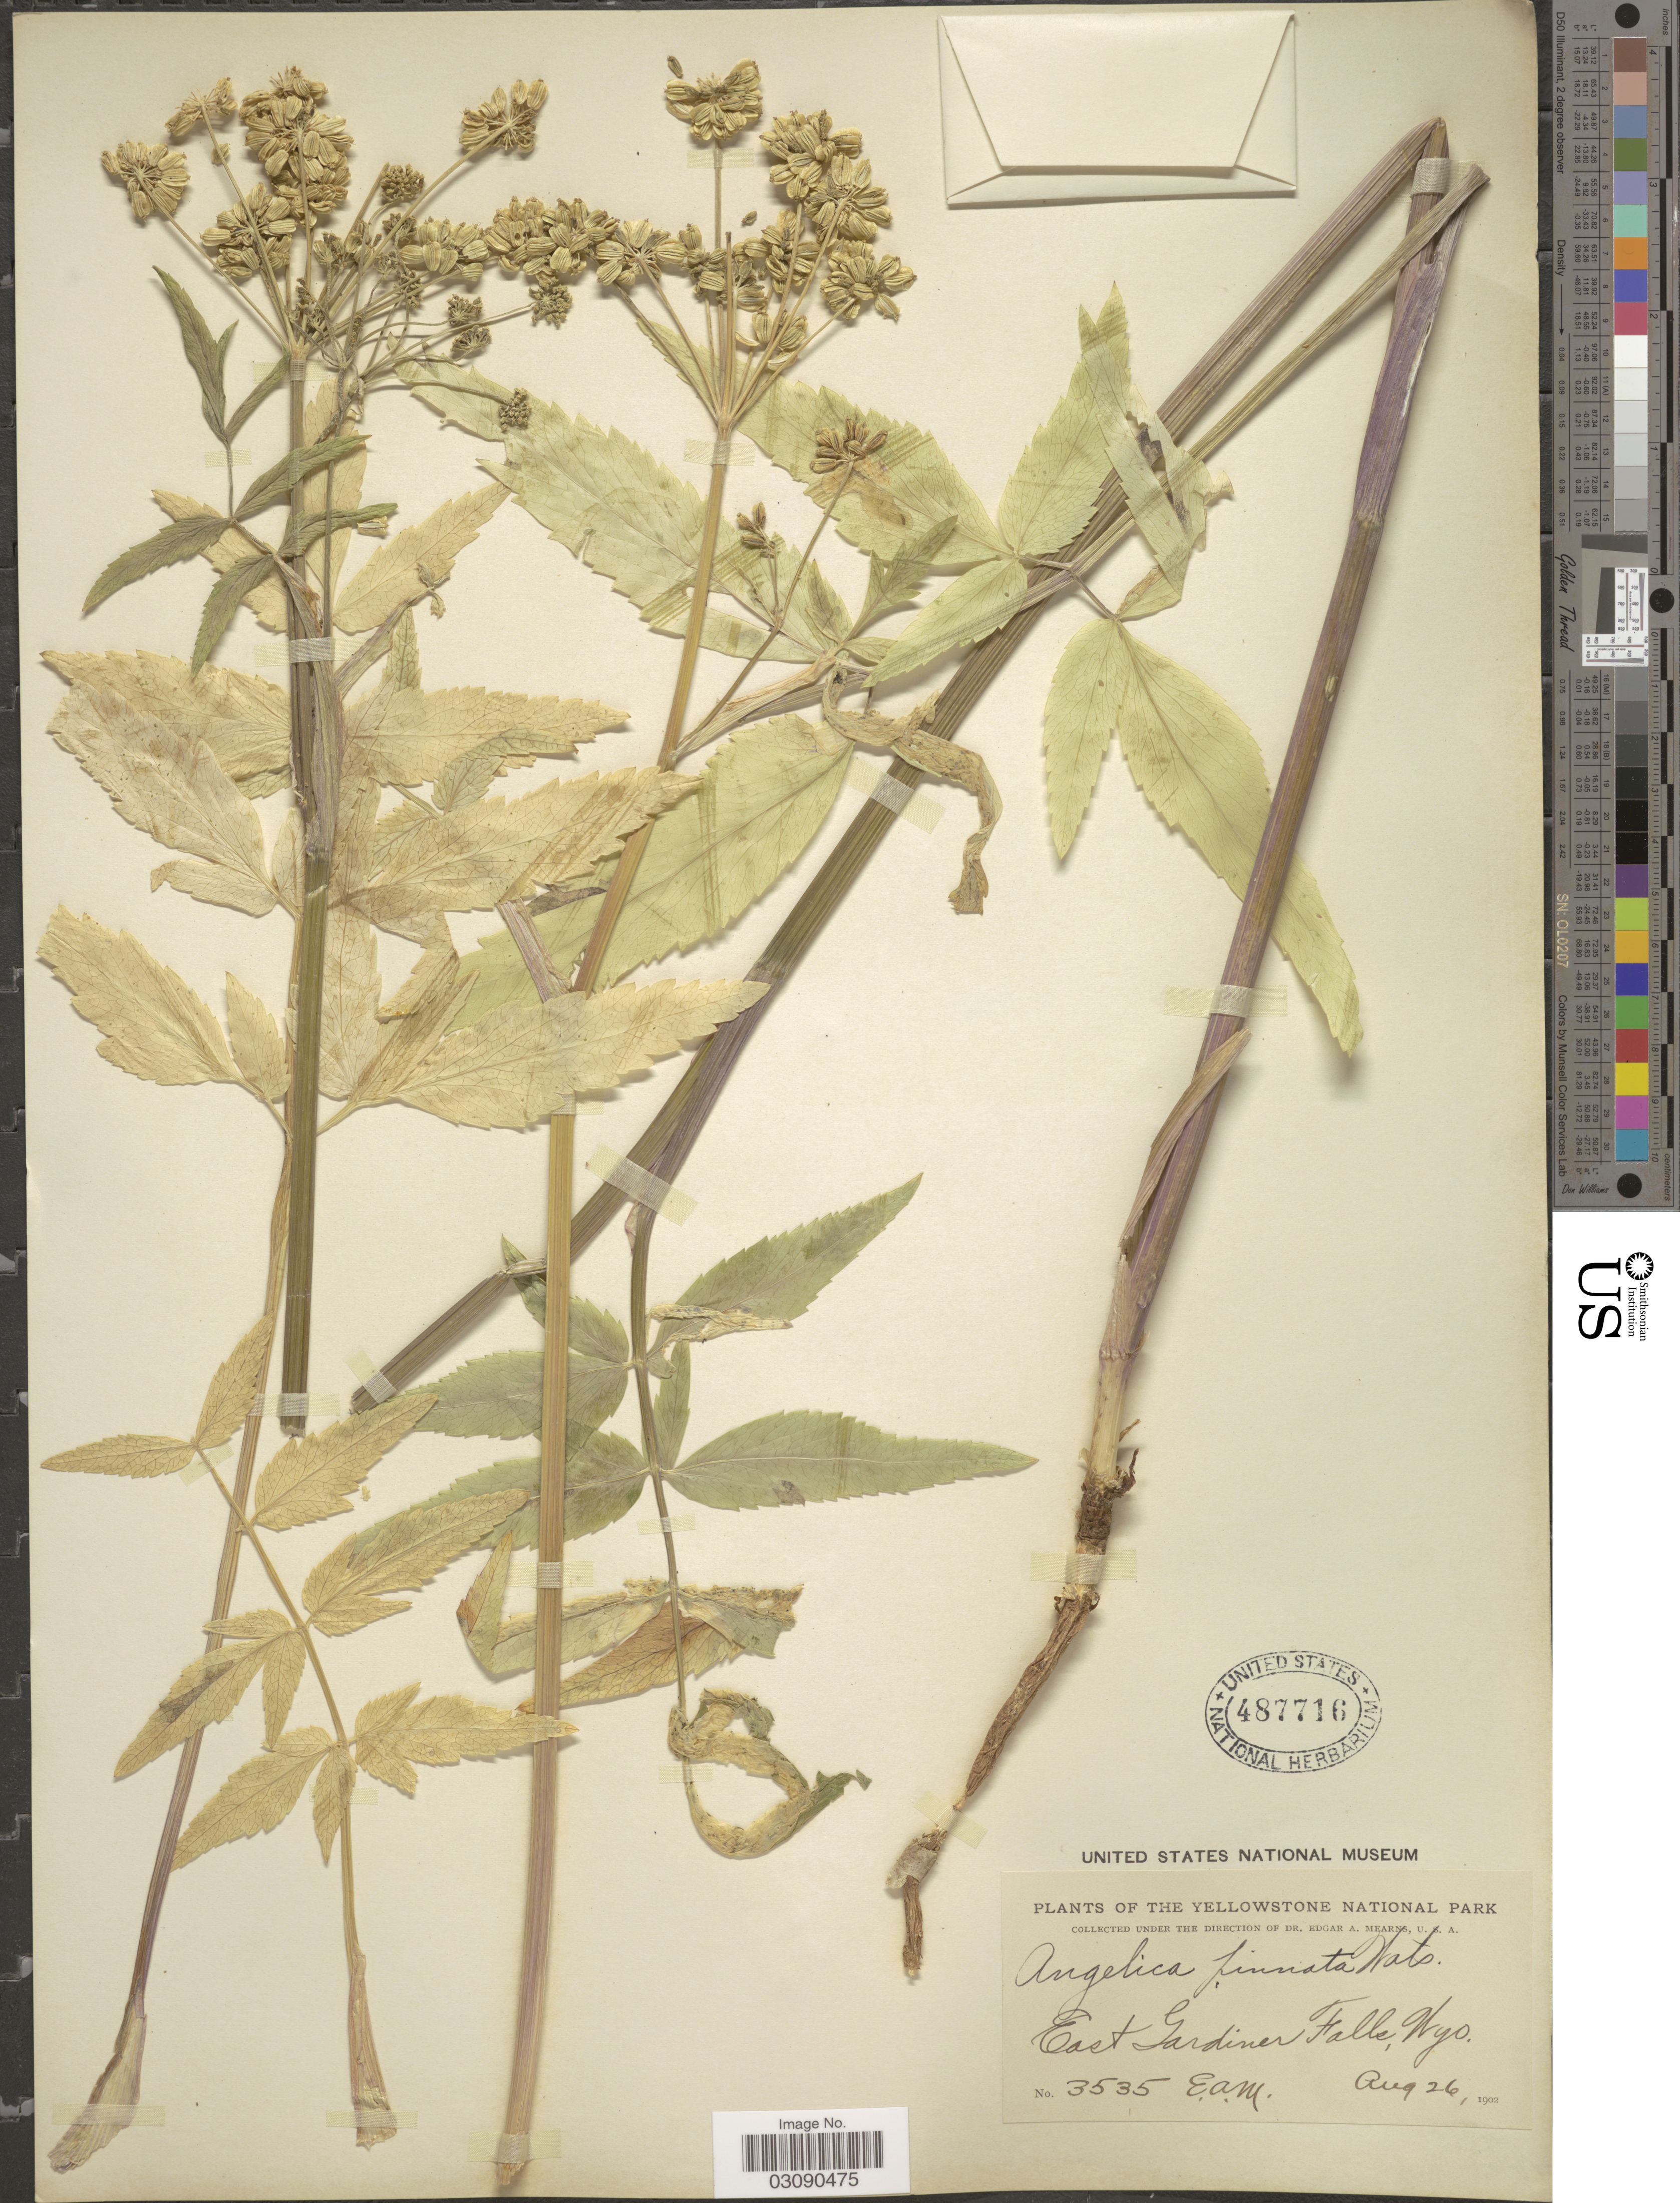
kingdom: Plantae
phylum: Tracheophyta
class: Magnoliopsida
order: Apiales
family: Apiaceae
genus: Angelica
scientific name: Angelica pinnata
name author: S. Watson in C. King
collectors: E. A. Mearns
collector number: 3535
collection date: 1902-08-26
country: United States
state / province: Wyoming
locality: Yellostone National Park. East Gardiner Falls.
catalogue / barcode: US 487716